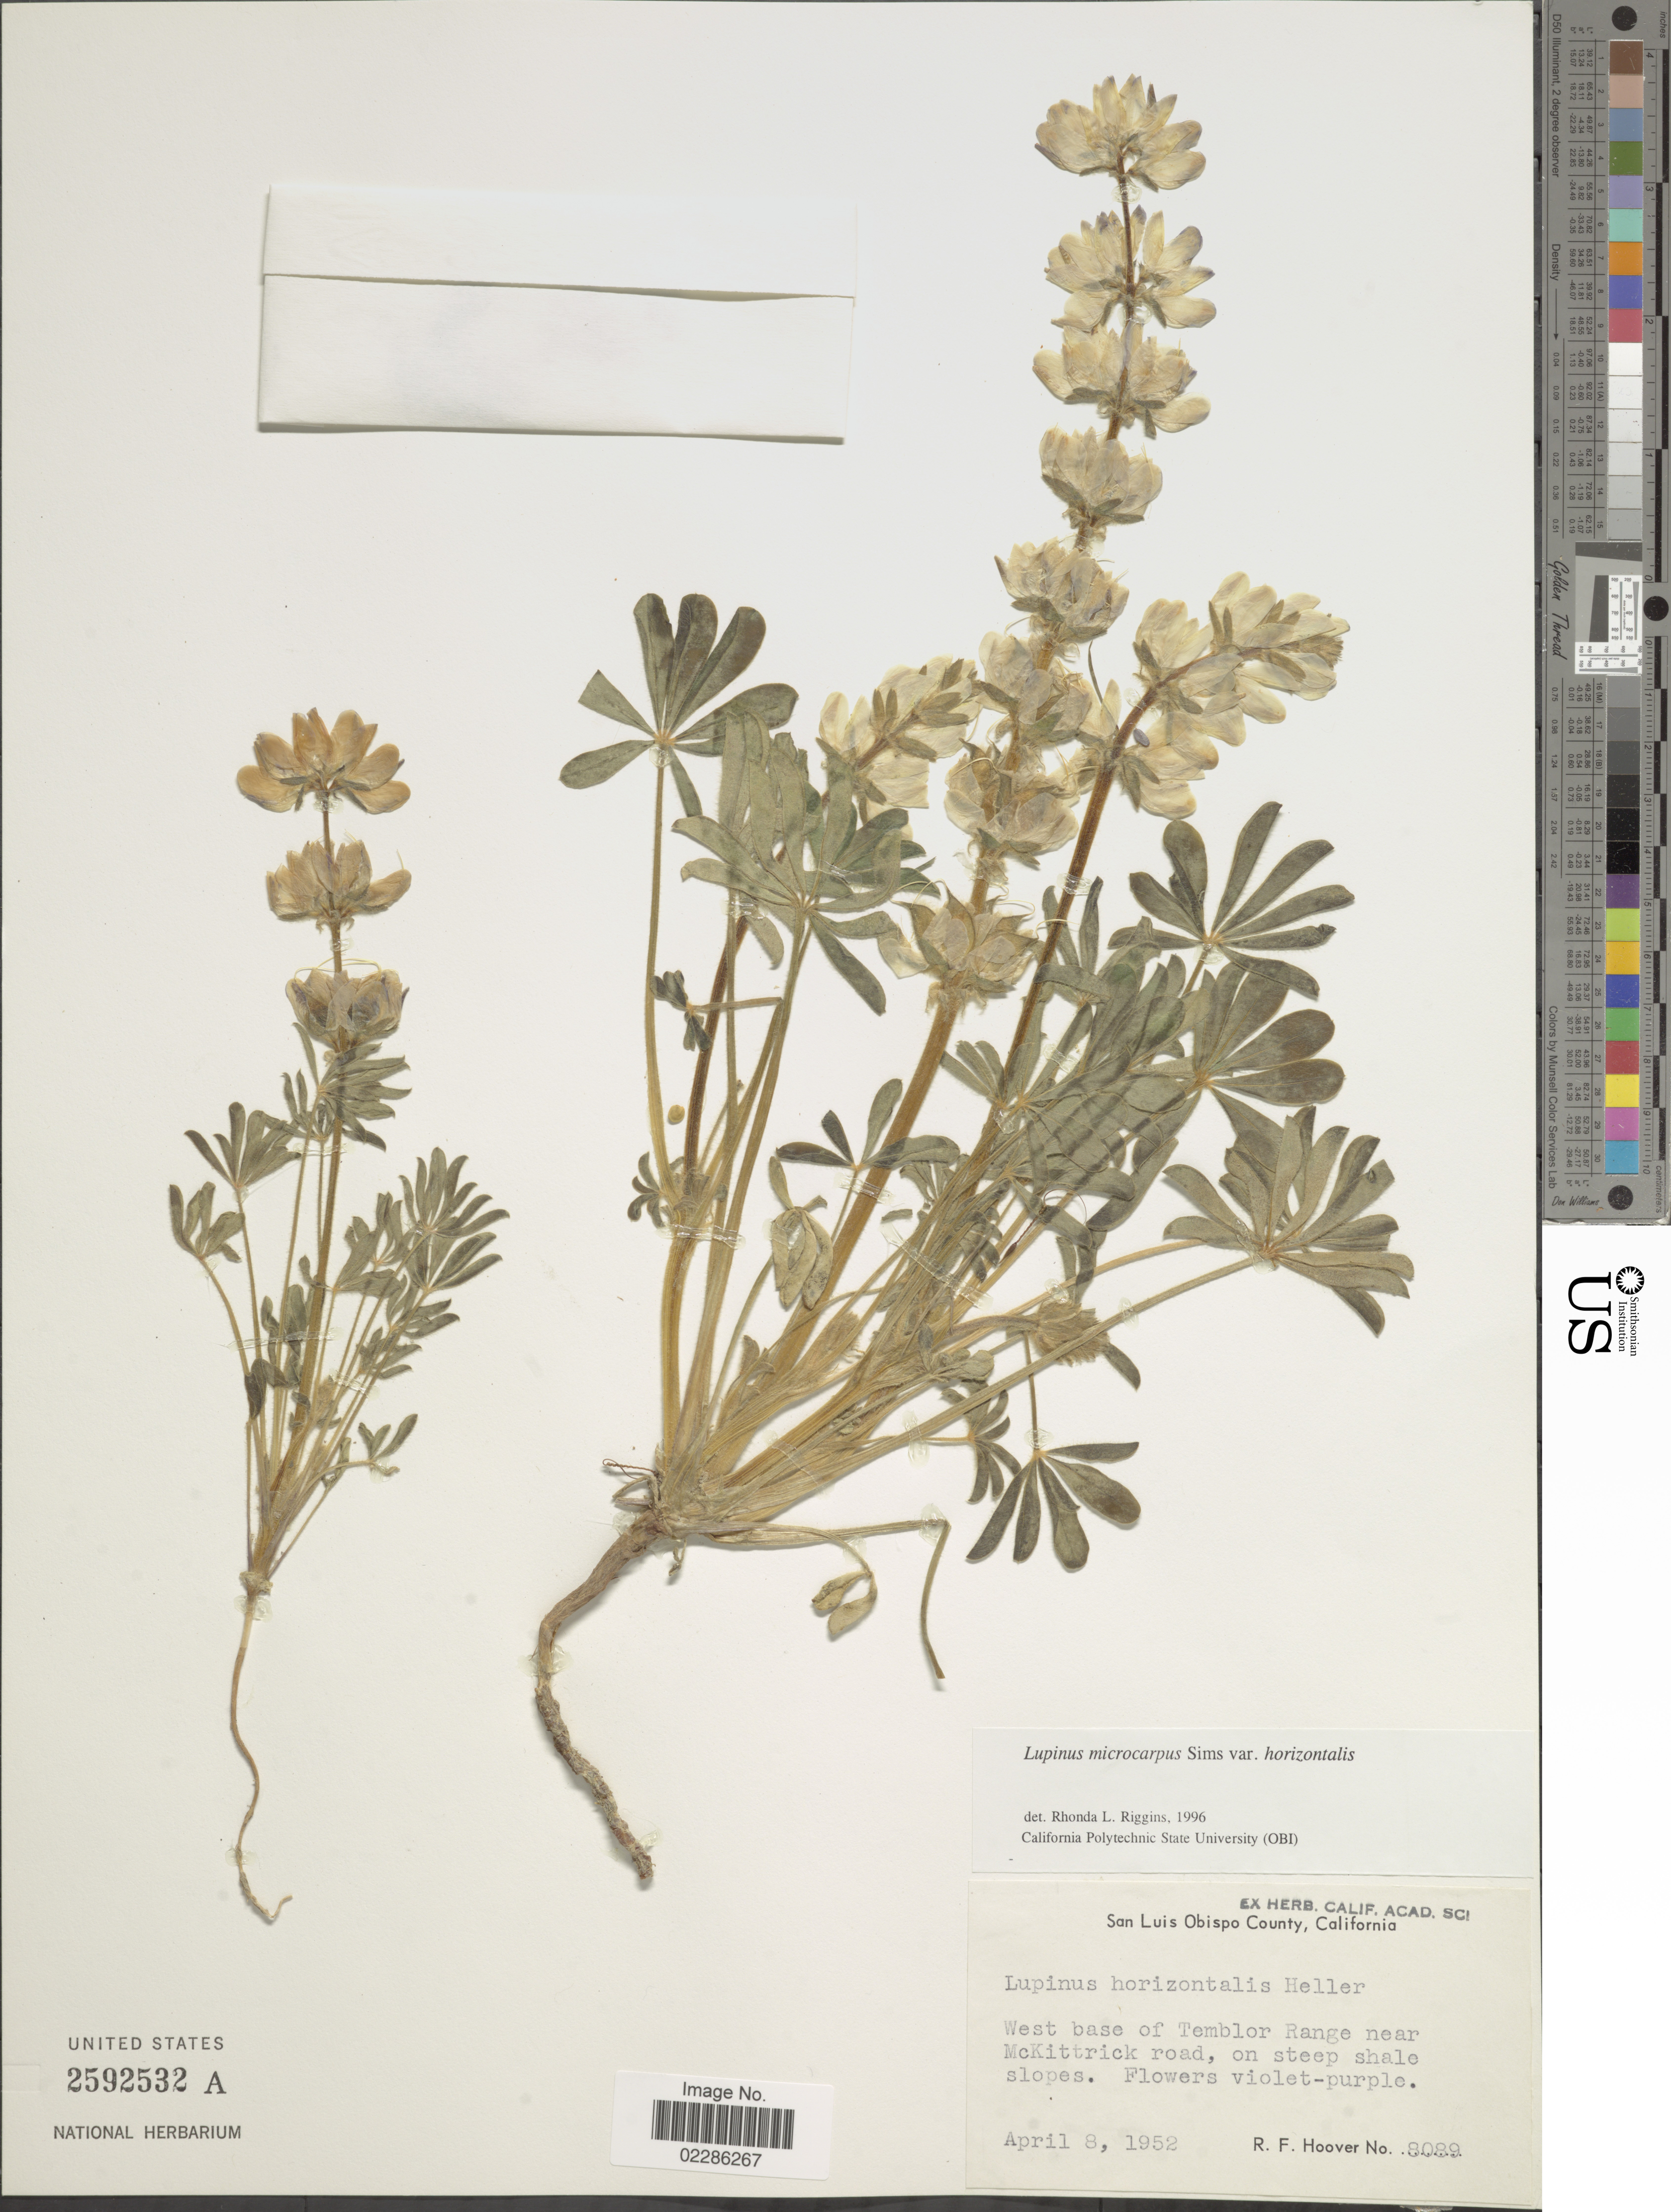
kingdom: Plantae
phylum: Tracheophyta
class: Magnoliopsida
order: Fabales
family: Fabaceae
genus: Lupinus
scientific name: Lupinus microcarpus var. horizontalis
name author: (A. Heller) Jeps.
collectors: R. F. Hoover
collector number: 8089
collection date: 1952-04-08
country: United States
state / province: California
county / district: San Luis Obispo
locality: San Luis Obispo County, West base of Temblor Range near McKittrick road, on steep shale slopes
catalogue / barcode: US 2592532A